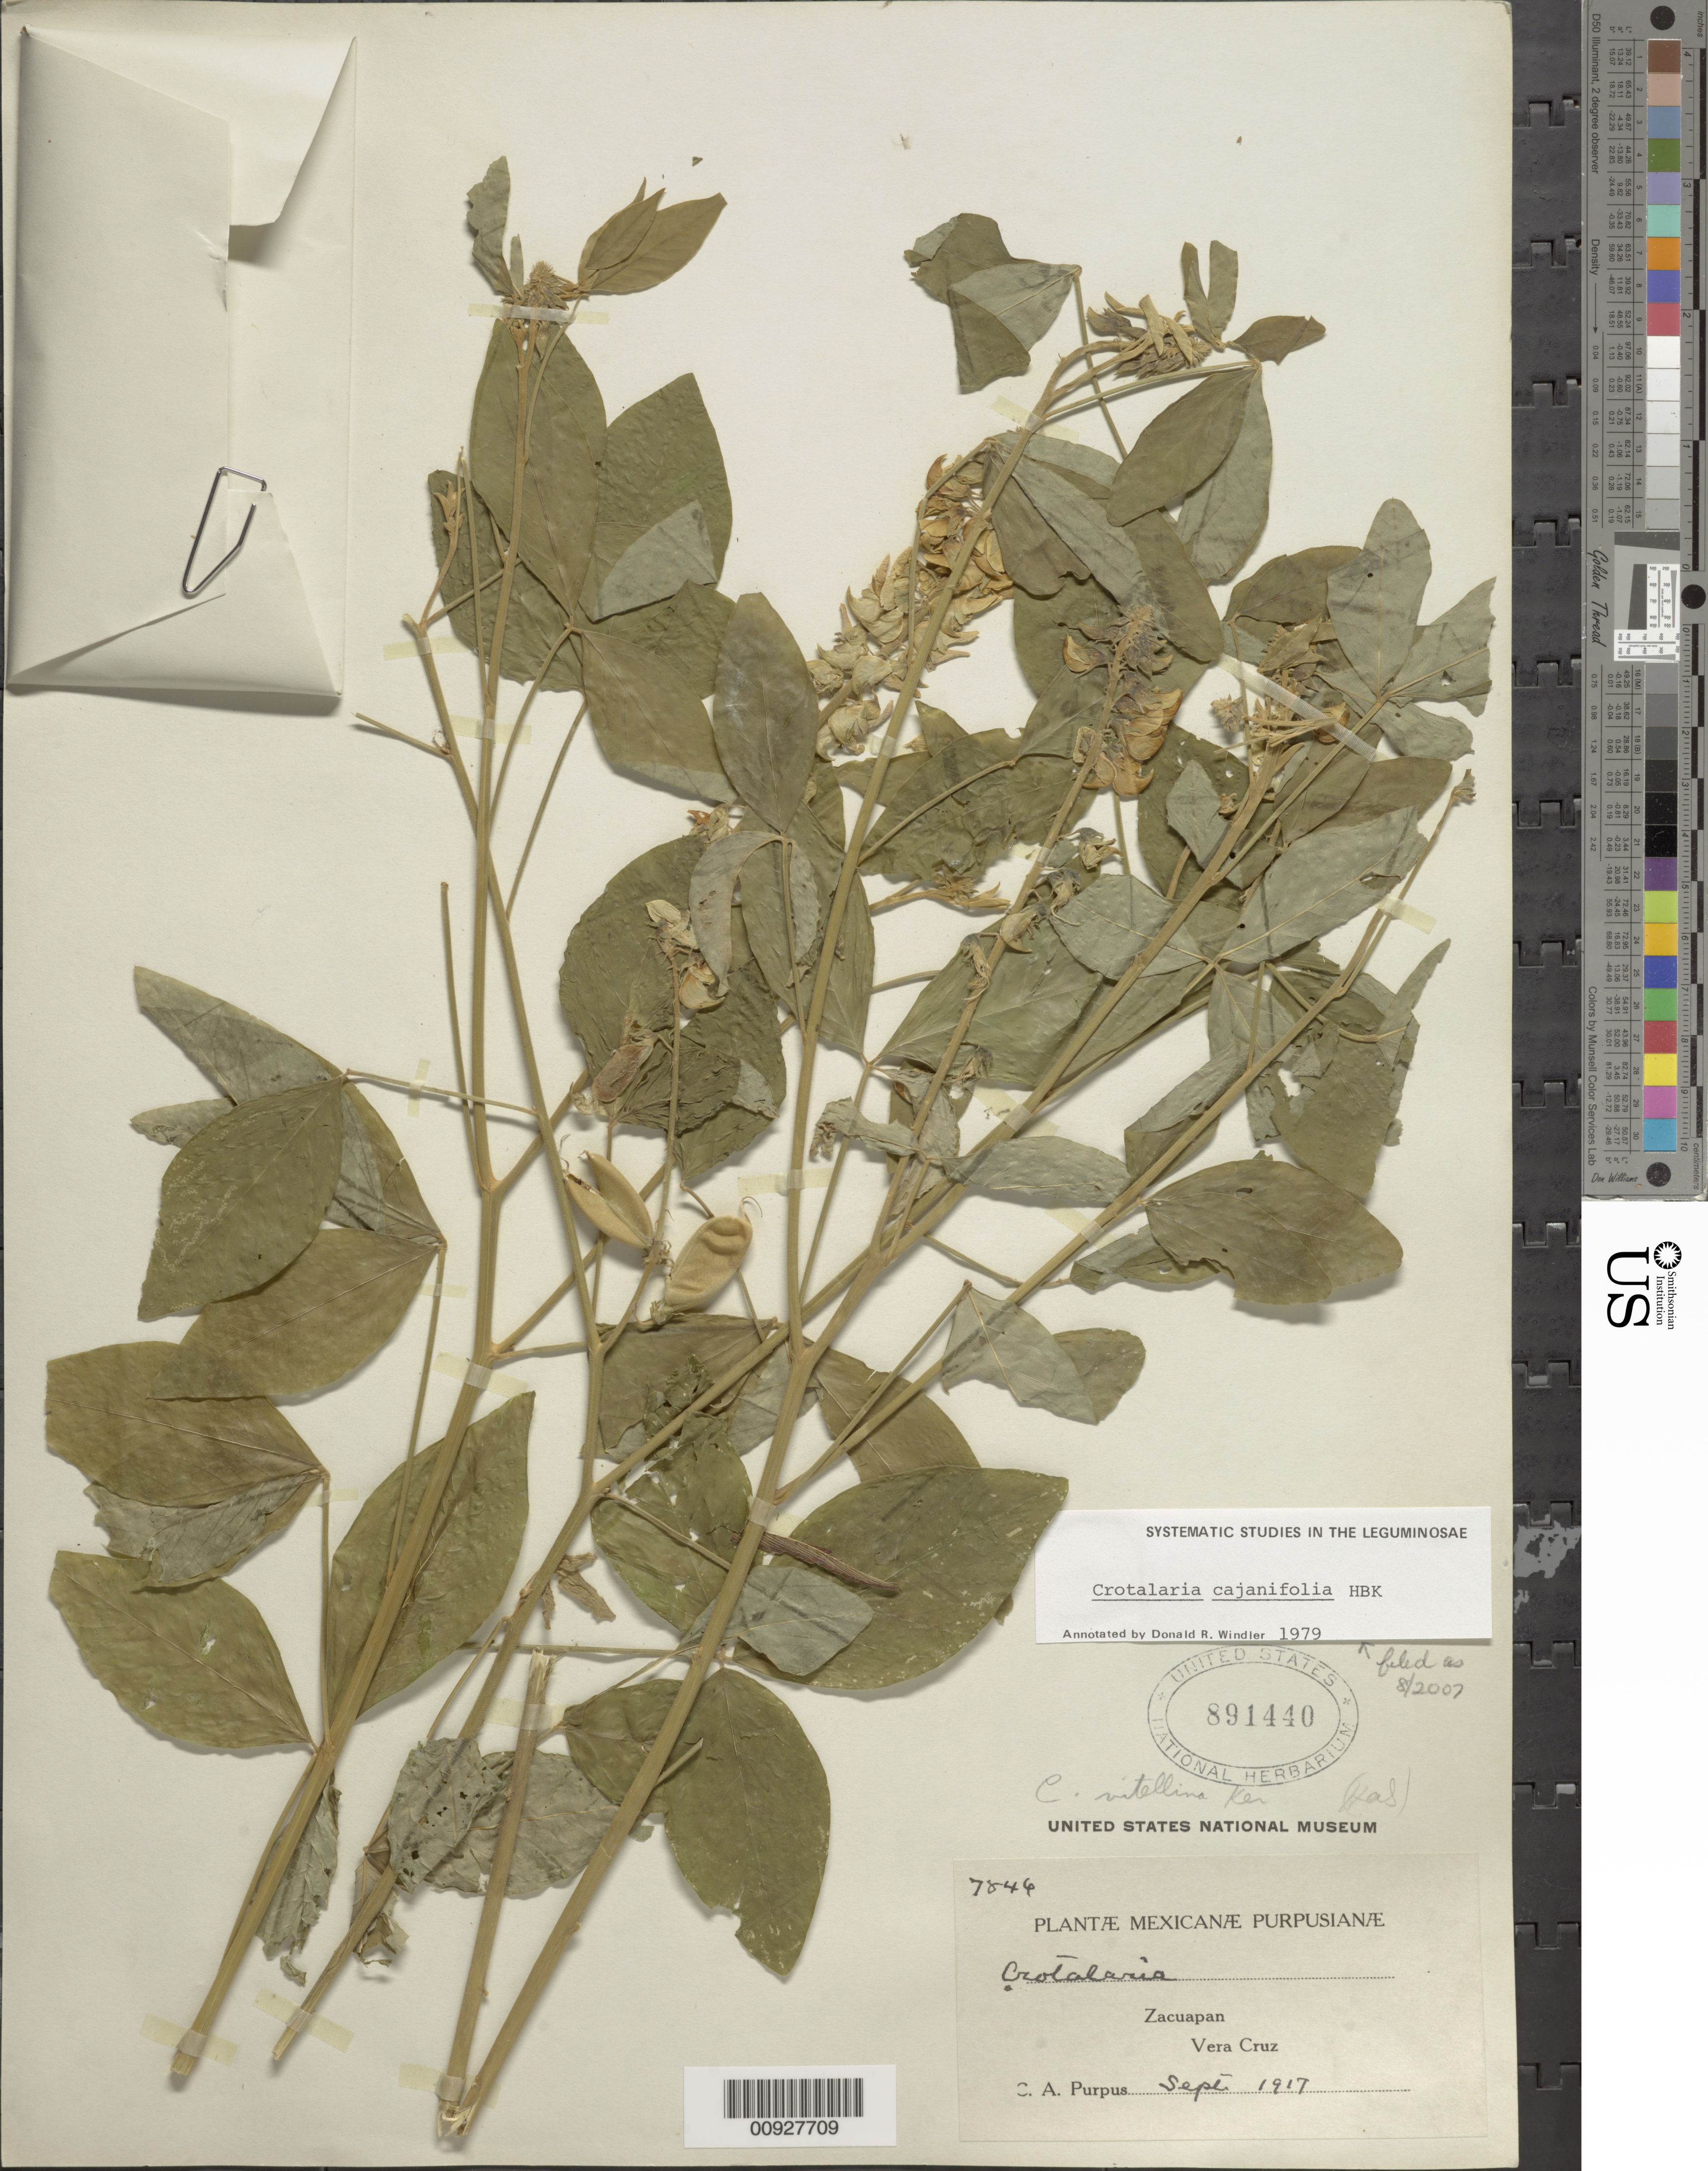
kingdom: Plantae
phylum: Tracheophyta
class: Magnoliopsida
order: Fabales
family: Fabaceae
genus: Crotalaria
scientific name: Crotalaria cajanifolia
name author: Kunth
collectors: C. A. Purpus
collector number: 7846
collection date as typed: Sep 1917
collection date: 1917-09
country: Mexico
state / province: Veracruz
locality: Zacuapan, Veracruz.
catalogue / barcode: US 891440